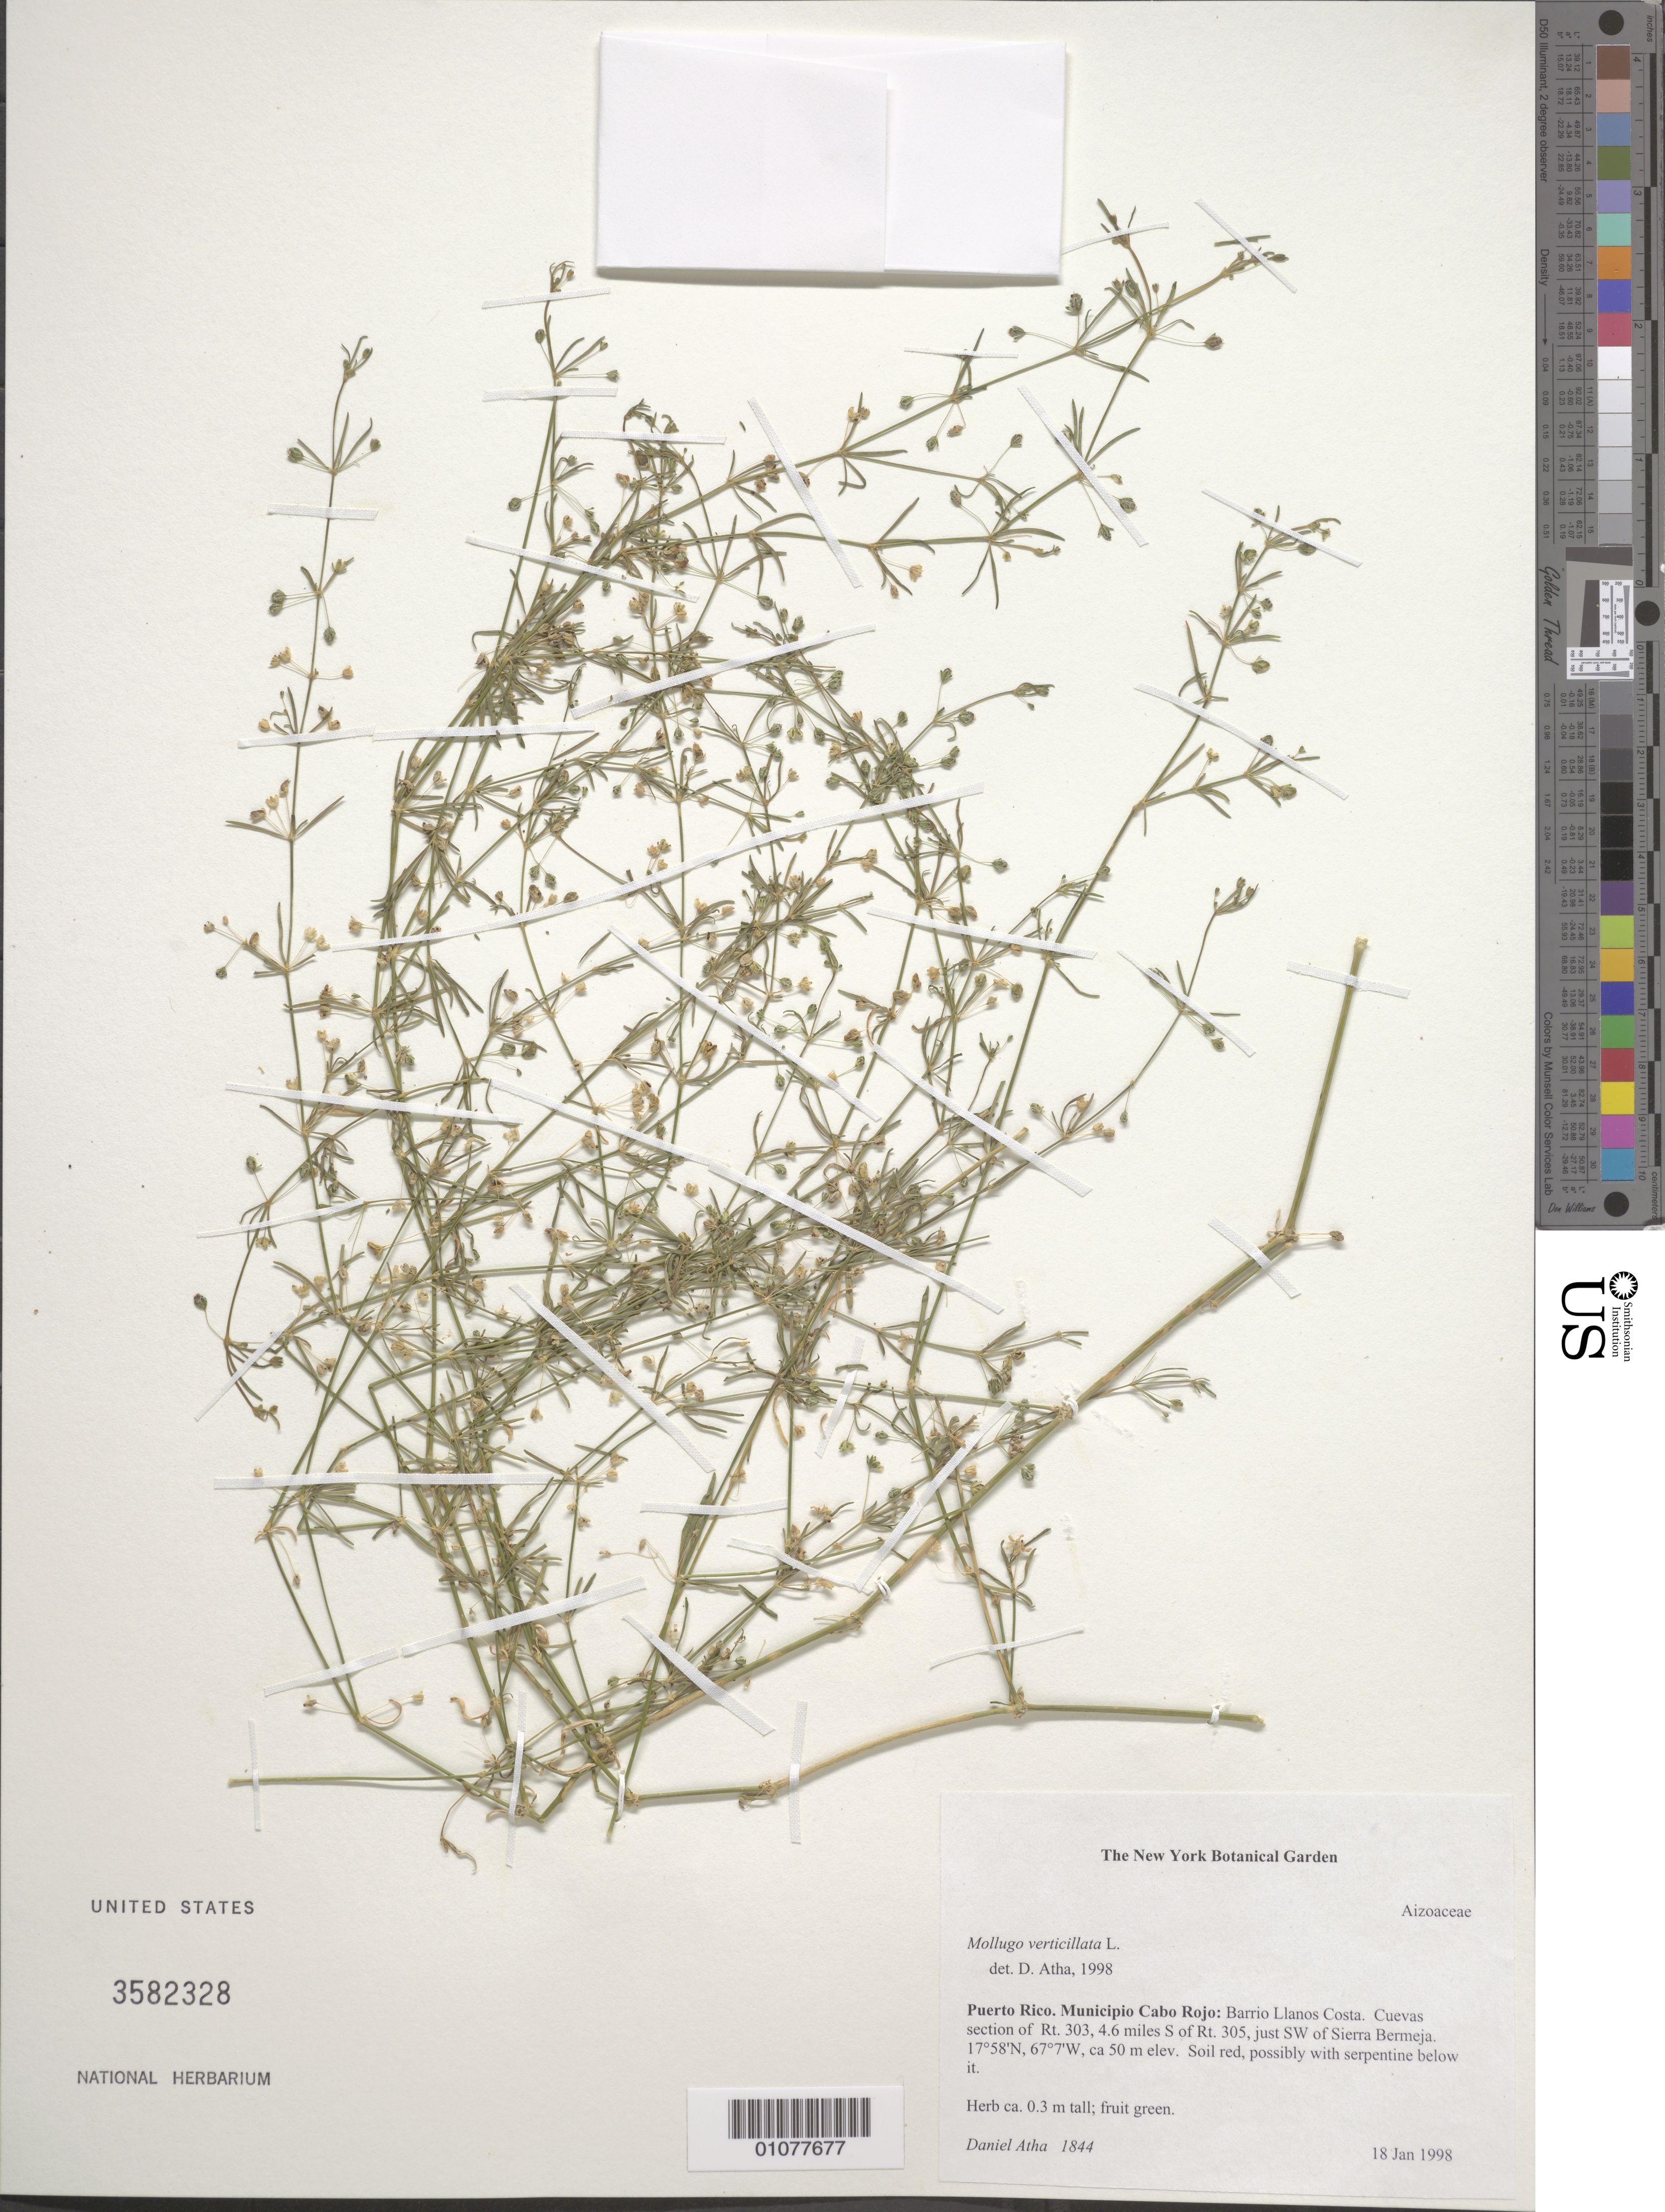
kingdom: Plantae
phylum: Tracheophyta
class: Magnoliopsida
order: Caryophyllales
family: Molluginaceae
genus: Mollugo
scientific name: Mollugo verticillata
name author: L.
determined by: Atha, D.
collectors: D. Atha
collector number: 1844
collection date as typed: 18 Jan 1998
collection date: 1998-01-18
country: Puerto Rico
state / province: Cabo Rojo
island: Puerto Rico I.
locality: Municipio Cabo Rojo; Barrio Llanos Costa; Cuevas section of Rt. 303, 4.6 mi. S. of Rt. 305, just SW of Sierra Bermeja.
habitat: Soil red, possibly with serpentine below.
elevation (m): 50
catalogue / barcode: US 3582328